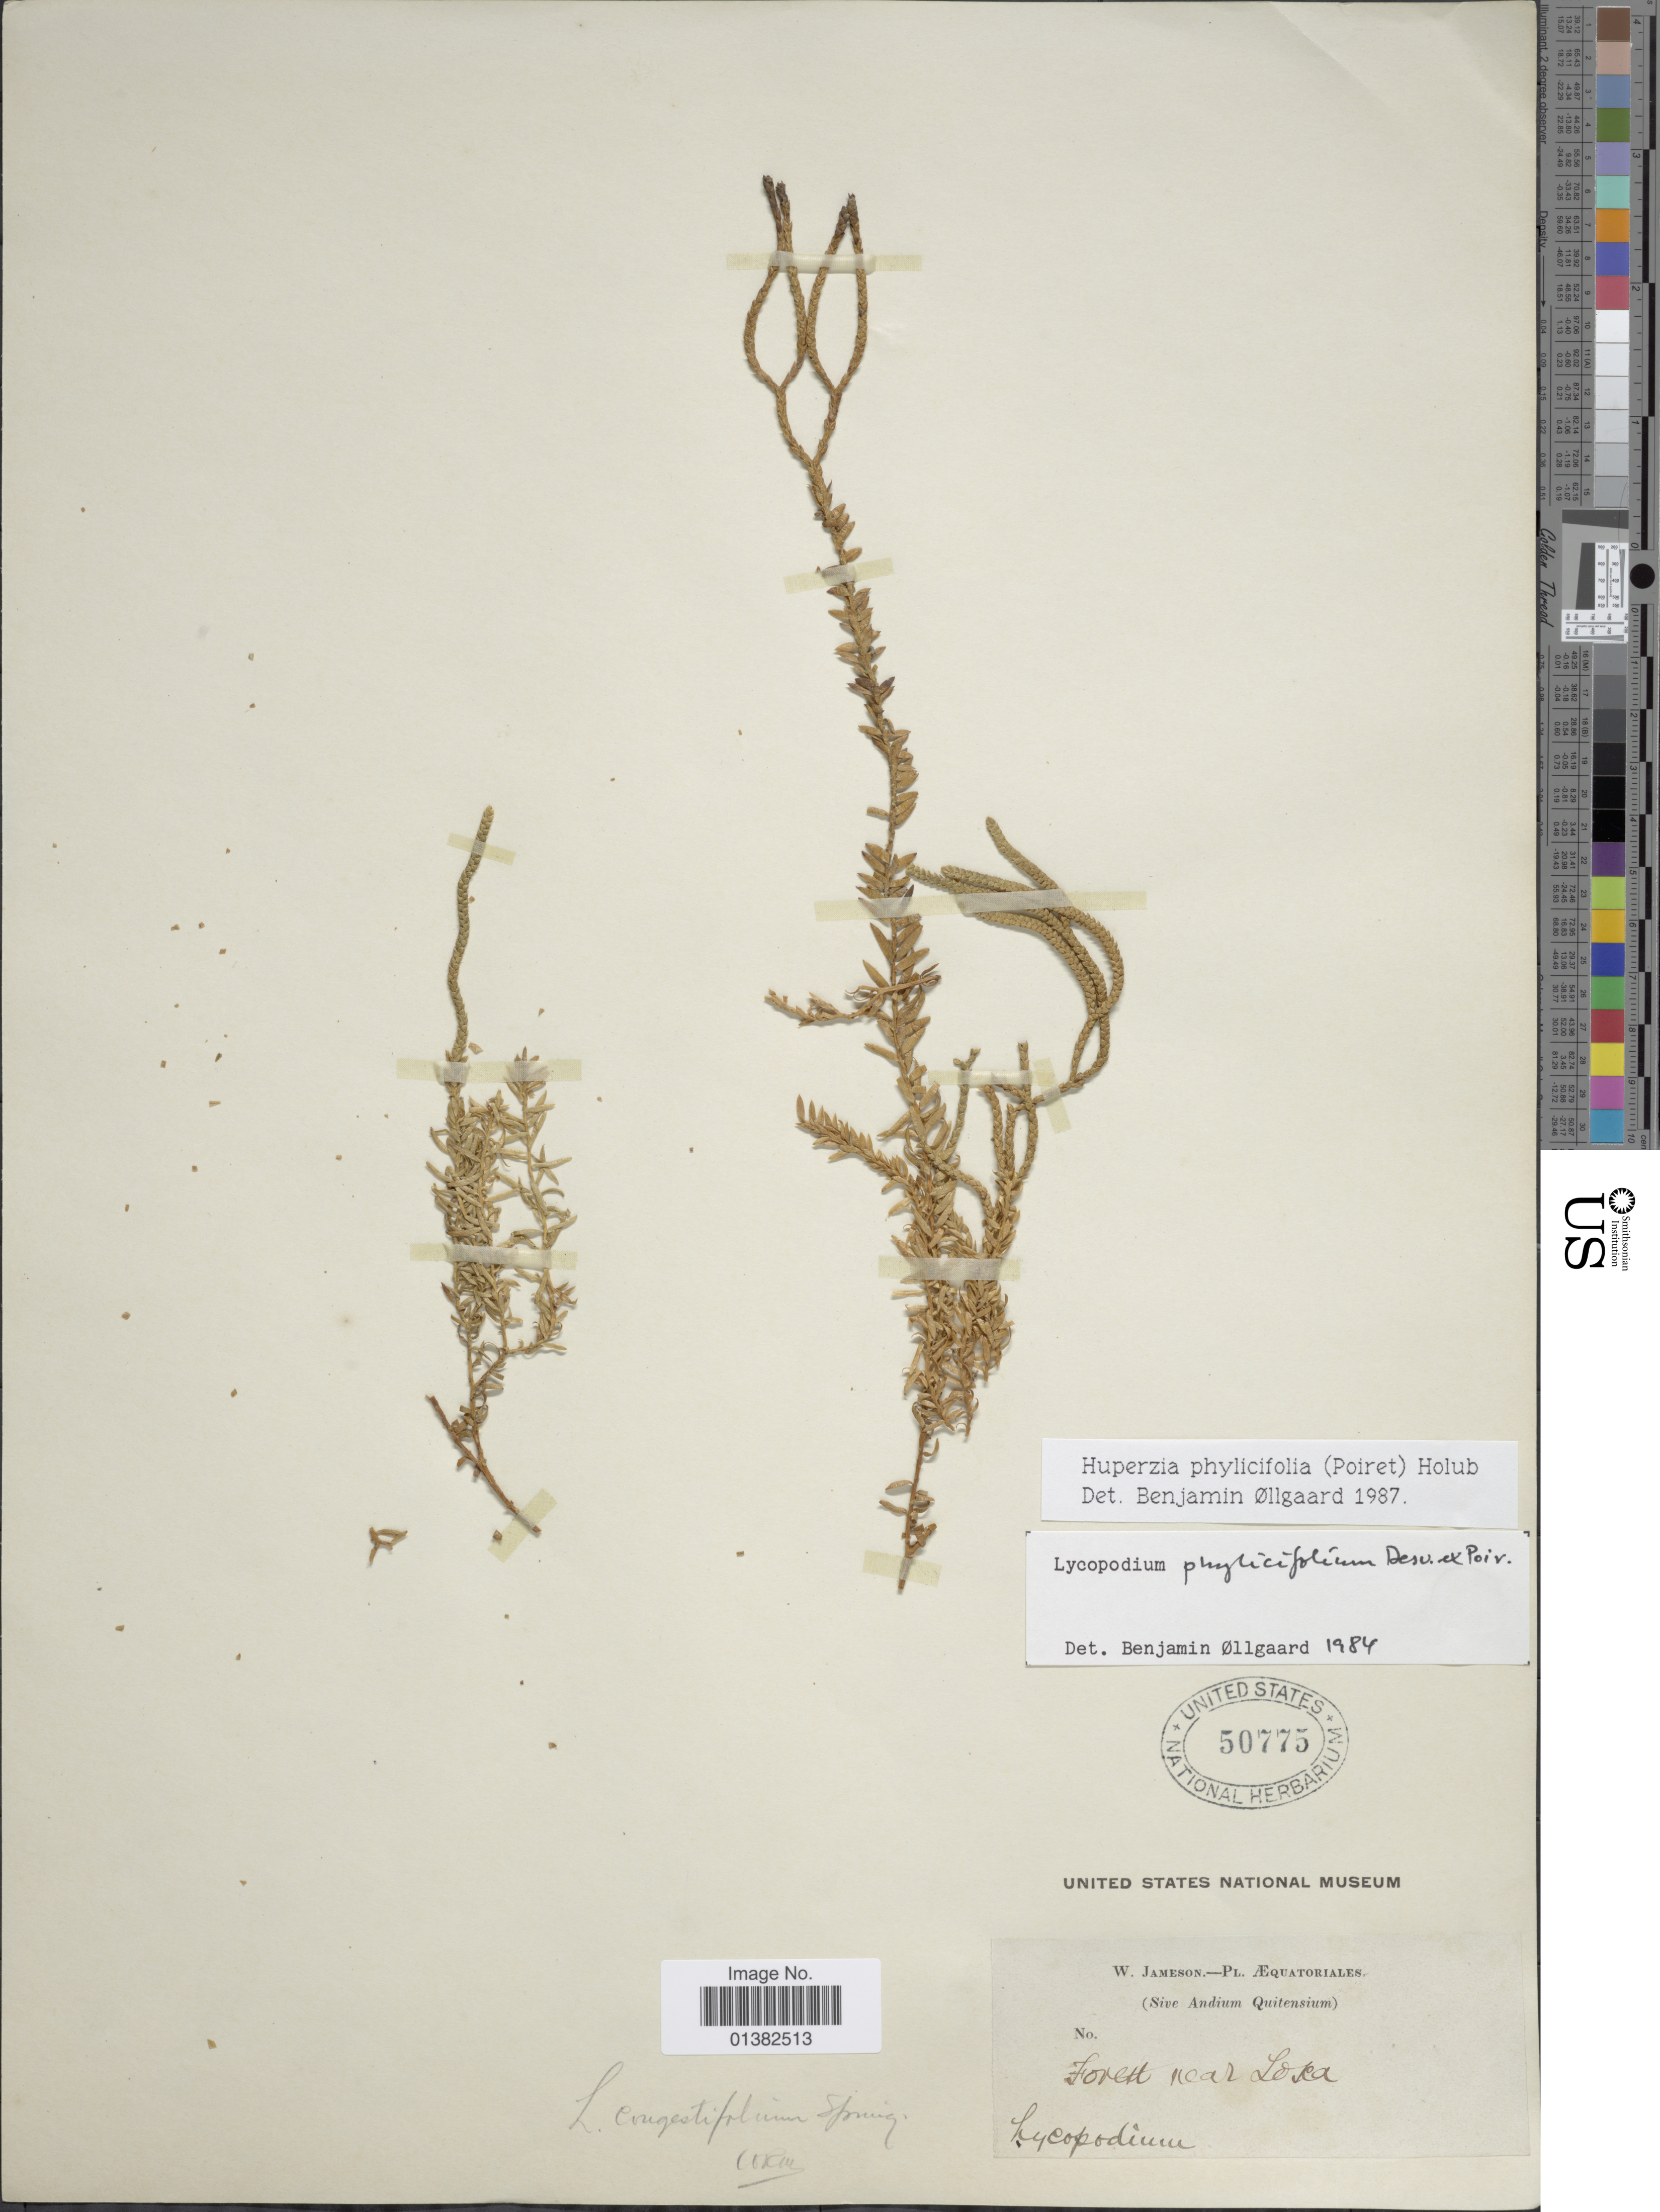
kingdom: Plantae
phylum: Tracheophyta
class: Lycopodiopsida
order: Lycopodiales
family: Lycopodiaceae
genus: Phlegmariurus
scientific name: Phlegmariurus phylicifolius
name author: (Desv. ex Poir.) B. Øllg.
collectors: W. Jameson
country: Ecuador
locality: Sive Andium Quitensium, Forest near Loxa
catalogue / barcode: US 50775